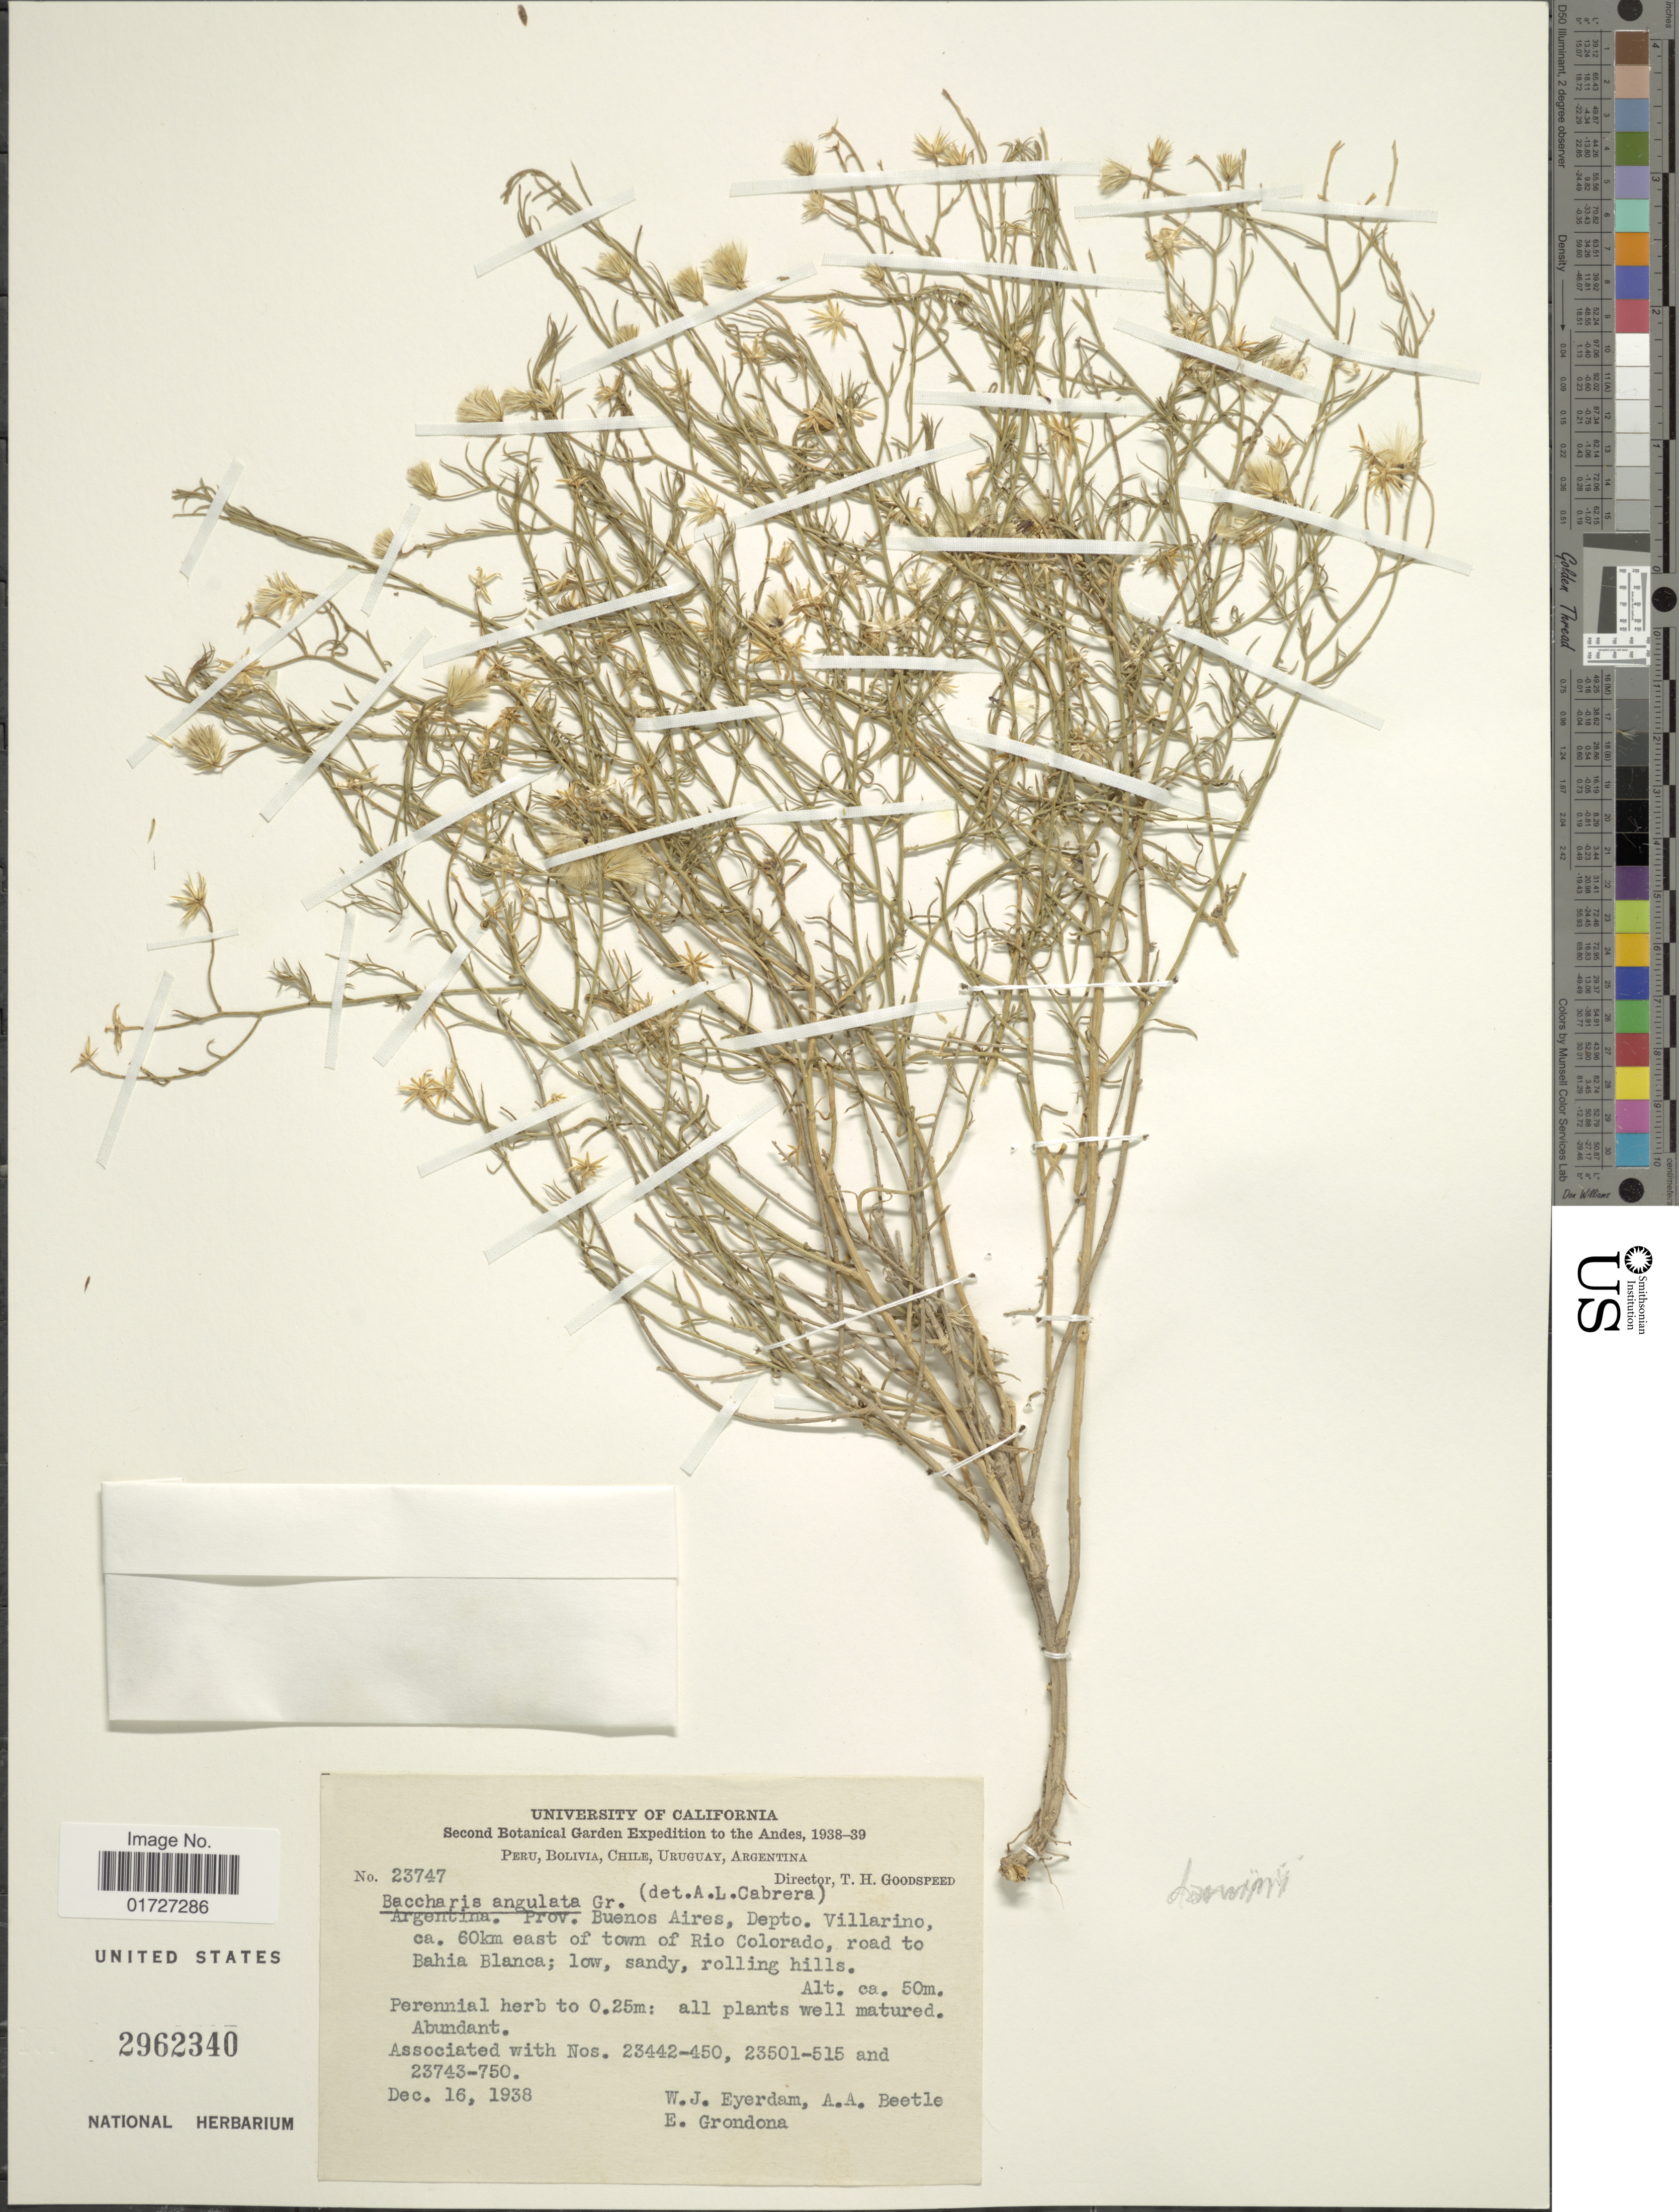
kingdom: Plantae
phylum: Tracheophyta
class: Magnoliopsida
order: Asterales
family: Asteraceae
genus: Baccharis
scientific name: Baccharis darwinii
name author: Hook. & Arn.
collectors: W. J. Eyerdam, A. A. Beetle & E. Grondona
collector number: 23747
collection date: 1938-12-16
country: Argentina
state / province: Buenos Aires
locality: Depto. Villarino, ca 60 km east of town of Rio Colorado, road to Bahia Blanca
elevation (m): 50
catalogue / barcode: US 2962340